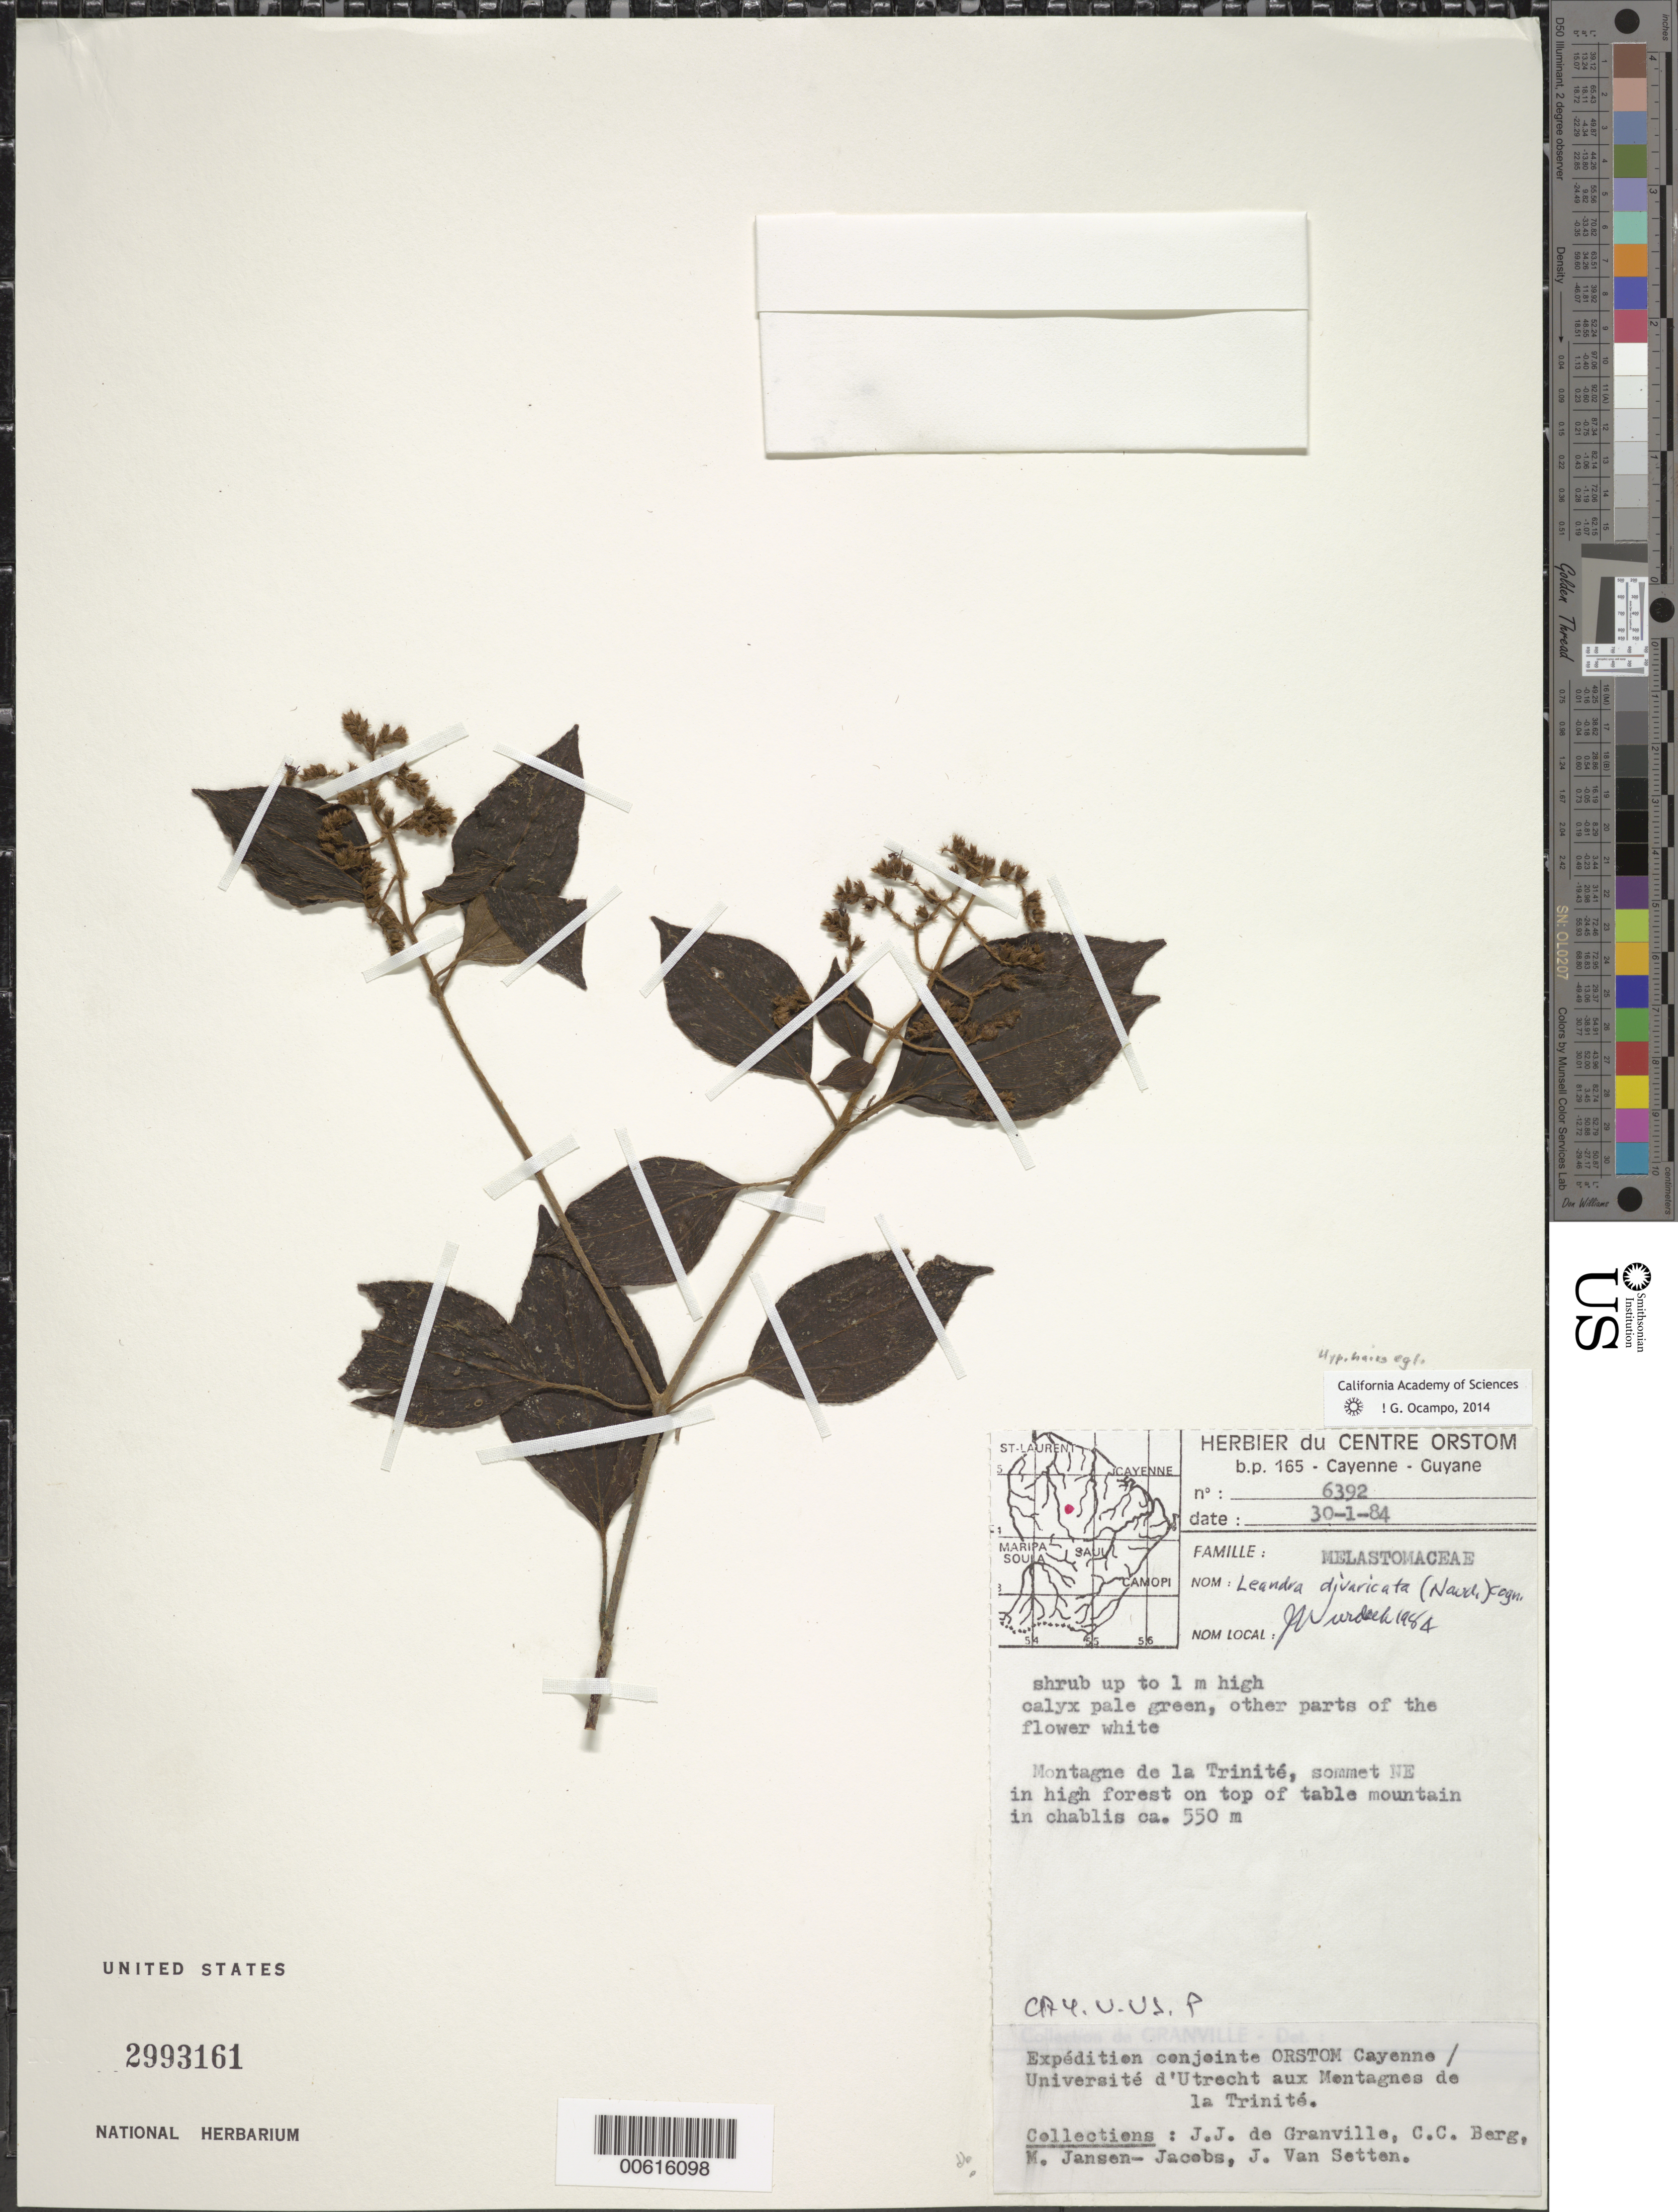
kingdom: Plantae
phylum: Tracheophyta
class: Magnoliopsida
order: Myrtales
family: Melastomataceae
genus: Leandra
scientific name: Leandra divaricata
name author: (Naudin) Cogn.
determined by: Wurdack, John J., (US), US (UNITED STATES)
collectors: J.-J. de Granville, C. C. Berg, M. J. Jansen-Jacobs & J. van Setten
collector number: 6392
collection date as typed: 30-Jan-84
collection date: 1984-01-30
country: French Guiana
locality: Montagnes de la Trinité, sommet NE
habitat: High forest on top of table mountain in chablis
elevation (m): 550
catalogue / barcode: US 2993161